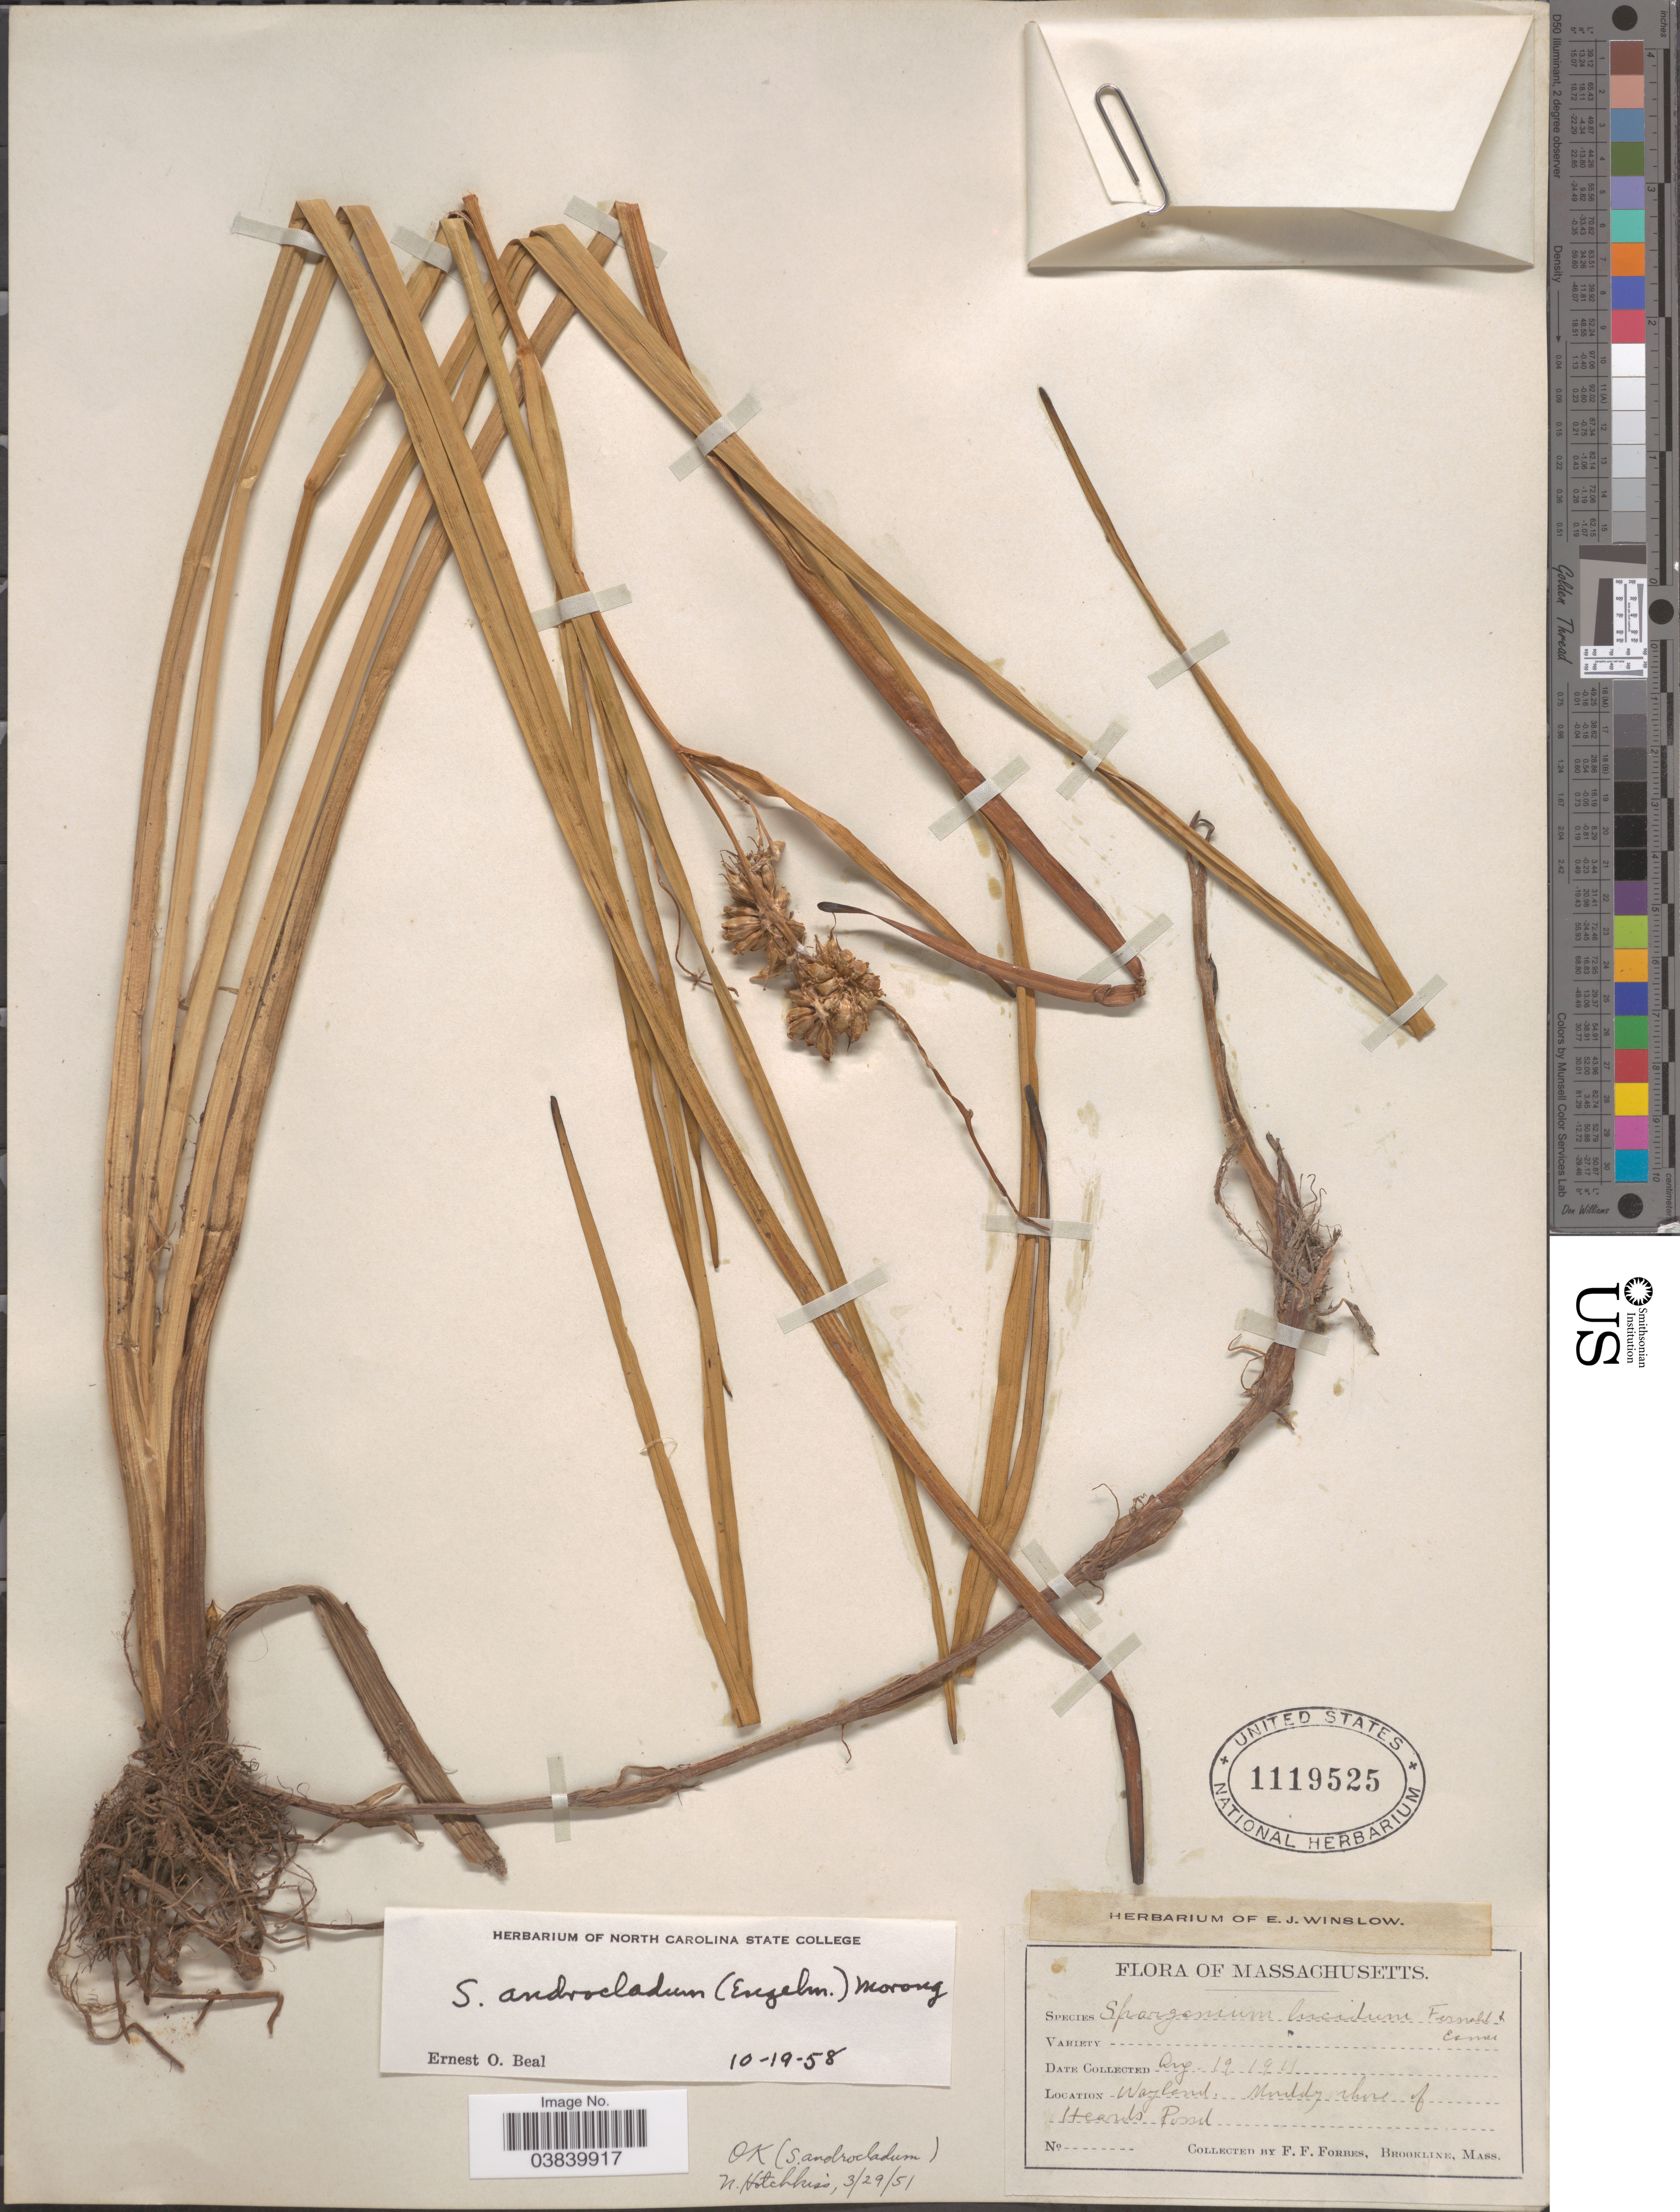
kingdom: Plantae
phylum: Tracheophyta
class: Liliopsida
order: Poales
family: Typhaceae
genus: Sparganium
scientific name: Sparganium androcladum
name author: Morong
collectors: F. Forbes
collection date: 1911-08-19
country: United States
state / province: Massachusetts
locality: Wayland, Muddy shore of Heards Pond.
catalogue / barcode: US 1119525